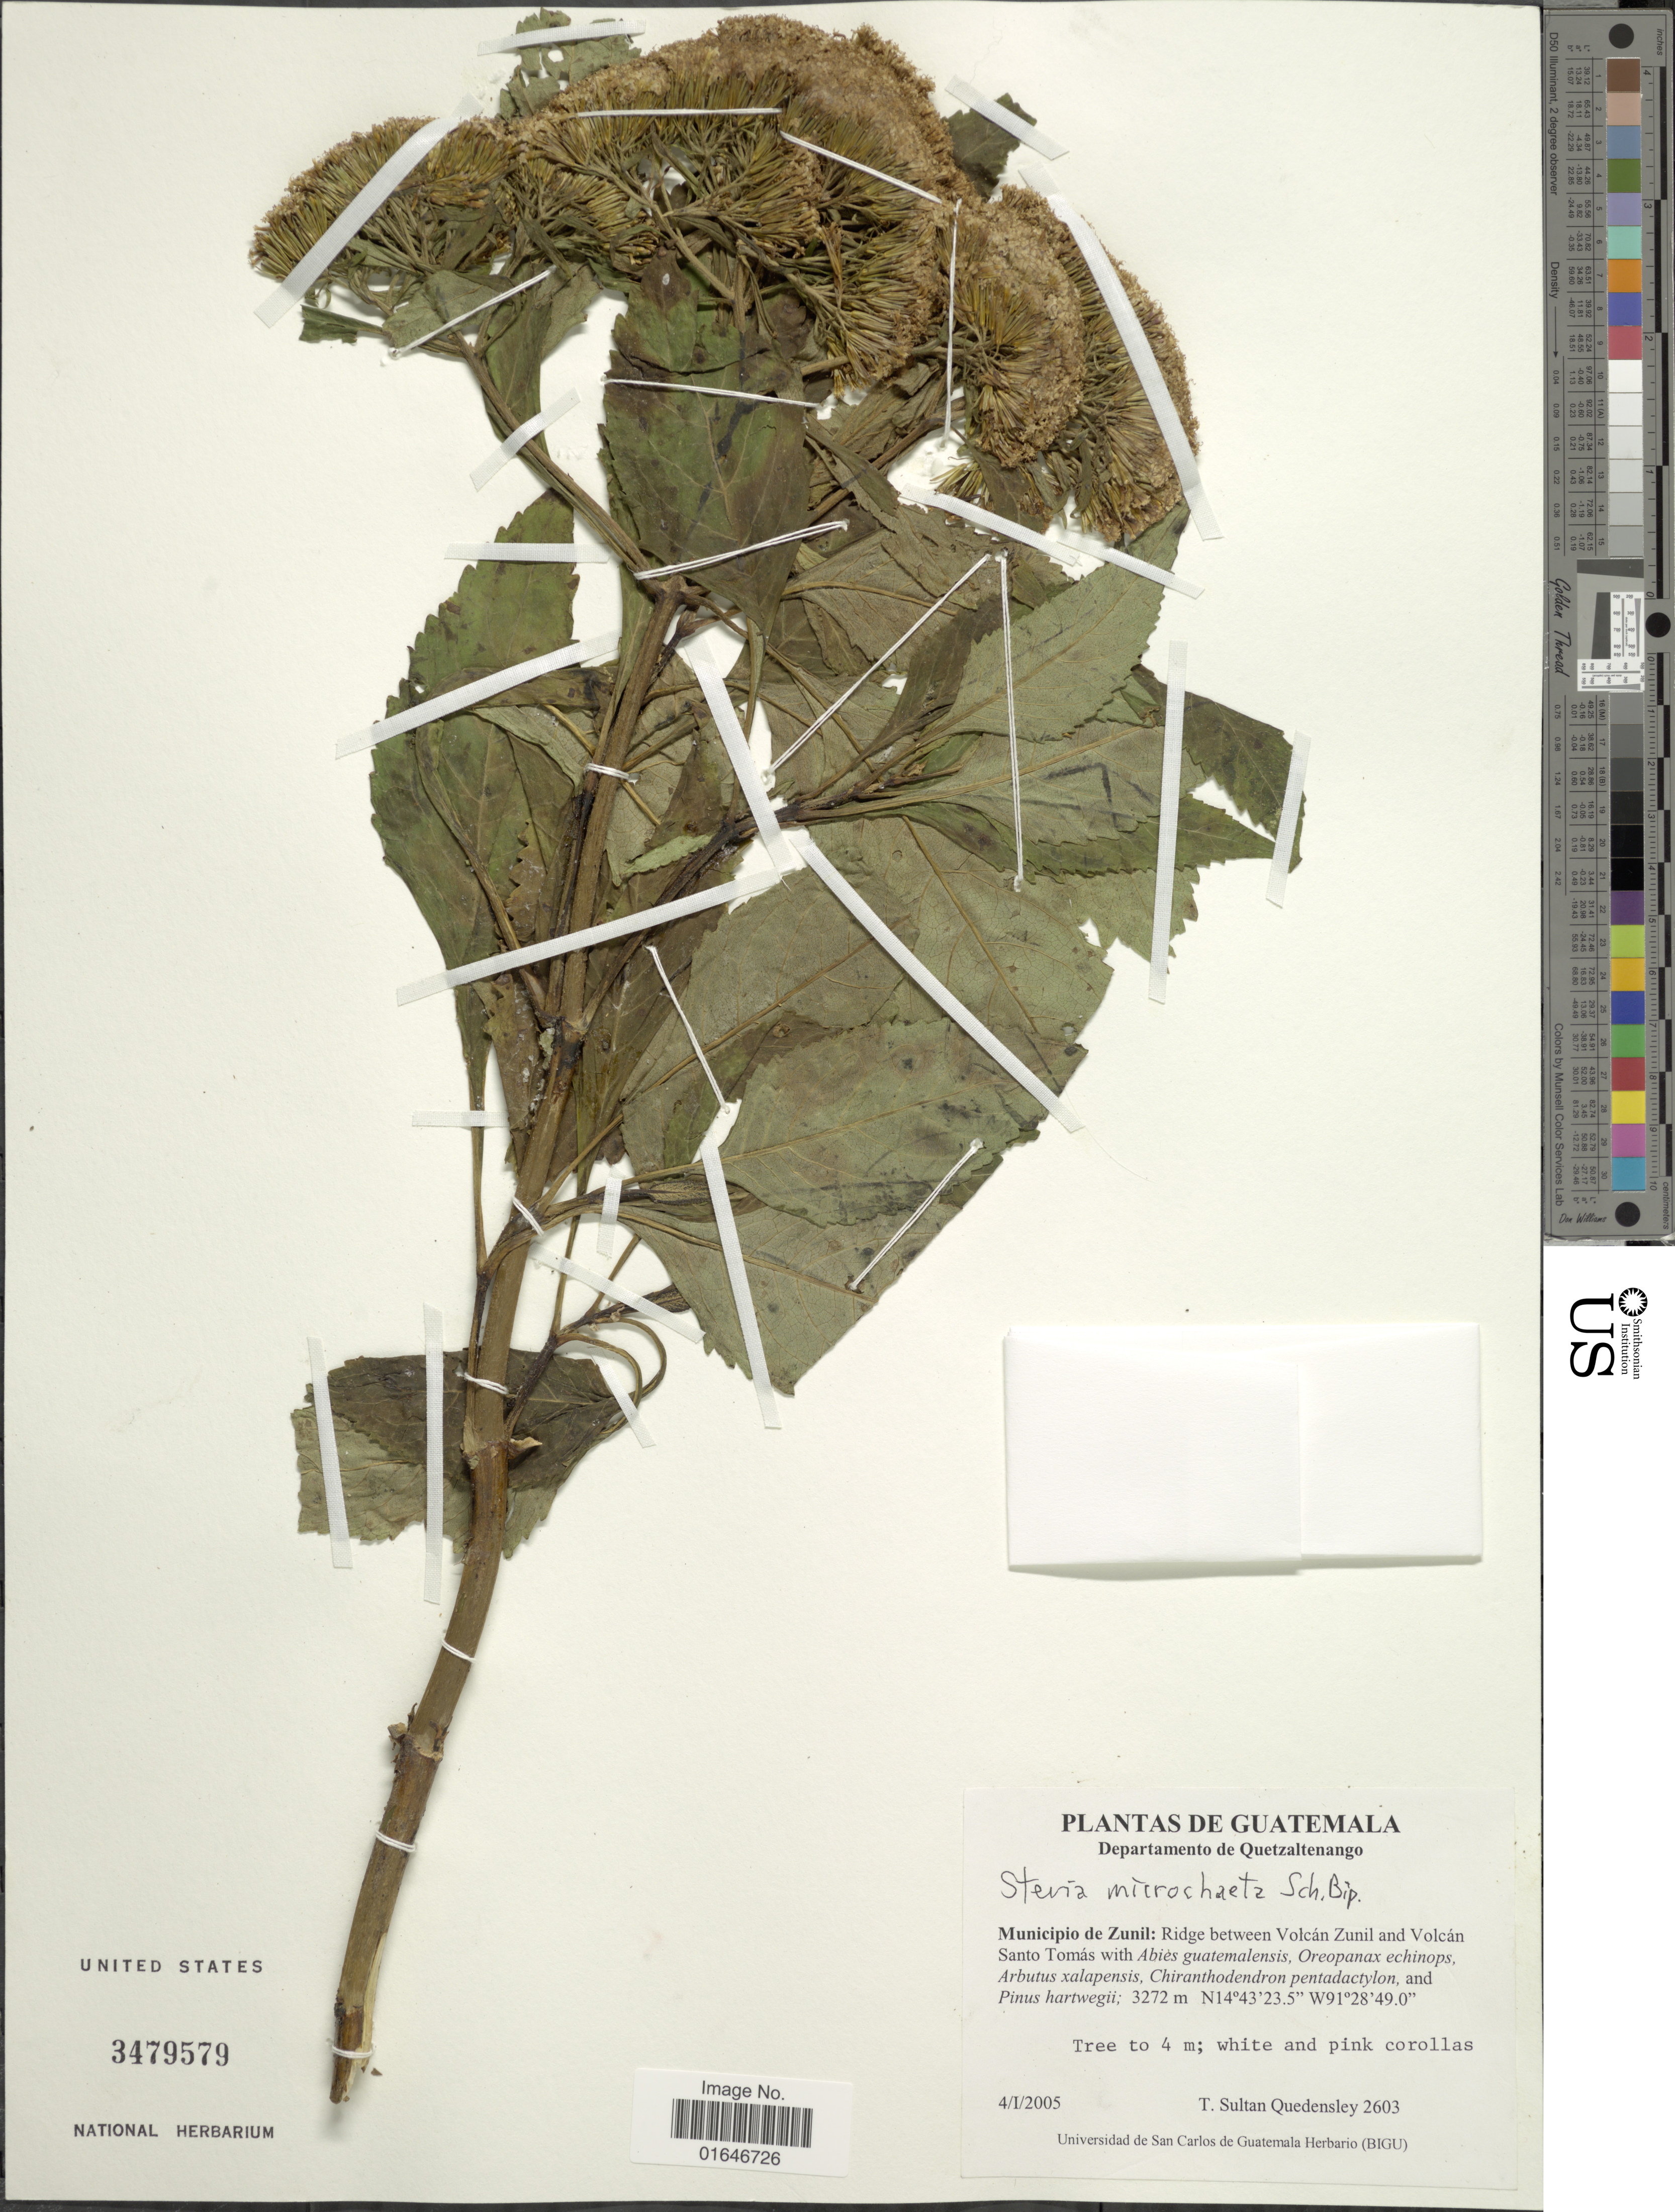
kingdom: Plantae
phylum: Tracheophyta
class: Magnoliopsida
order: Asterales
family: Asteraceae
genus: Stevia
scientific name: Stevia microchaeta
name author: Sch. Bip.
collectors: T. S. Quedensley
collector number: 2603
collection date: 2005-01-04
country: Guatemala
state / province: Quetzaltenango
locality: Municipio de Zunil: ridge between Volcán Zunil and Volcán Santo Tomás.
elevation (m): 3272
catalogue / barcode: US 3479579